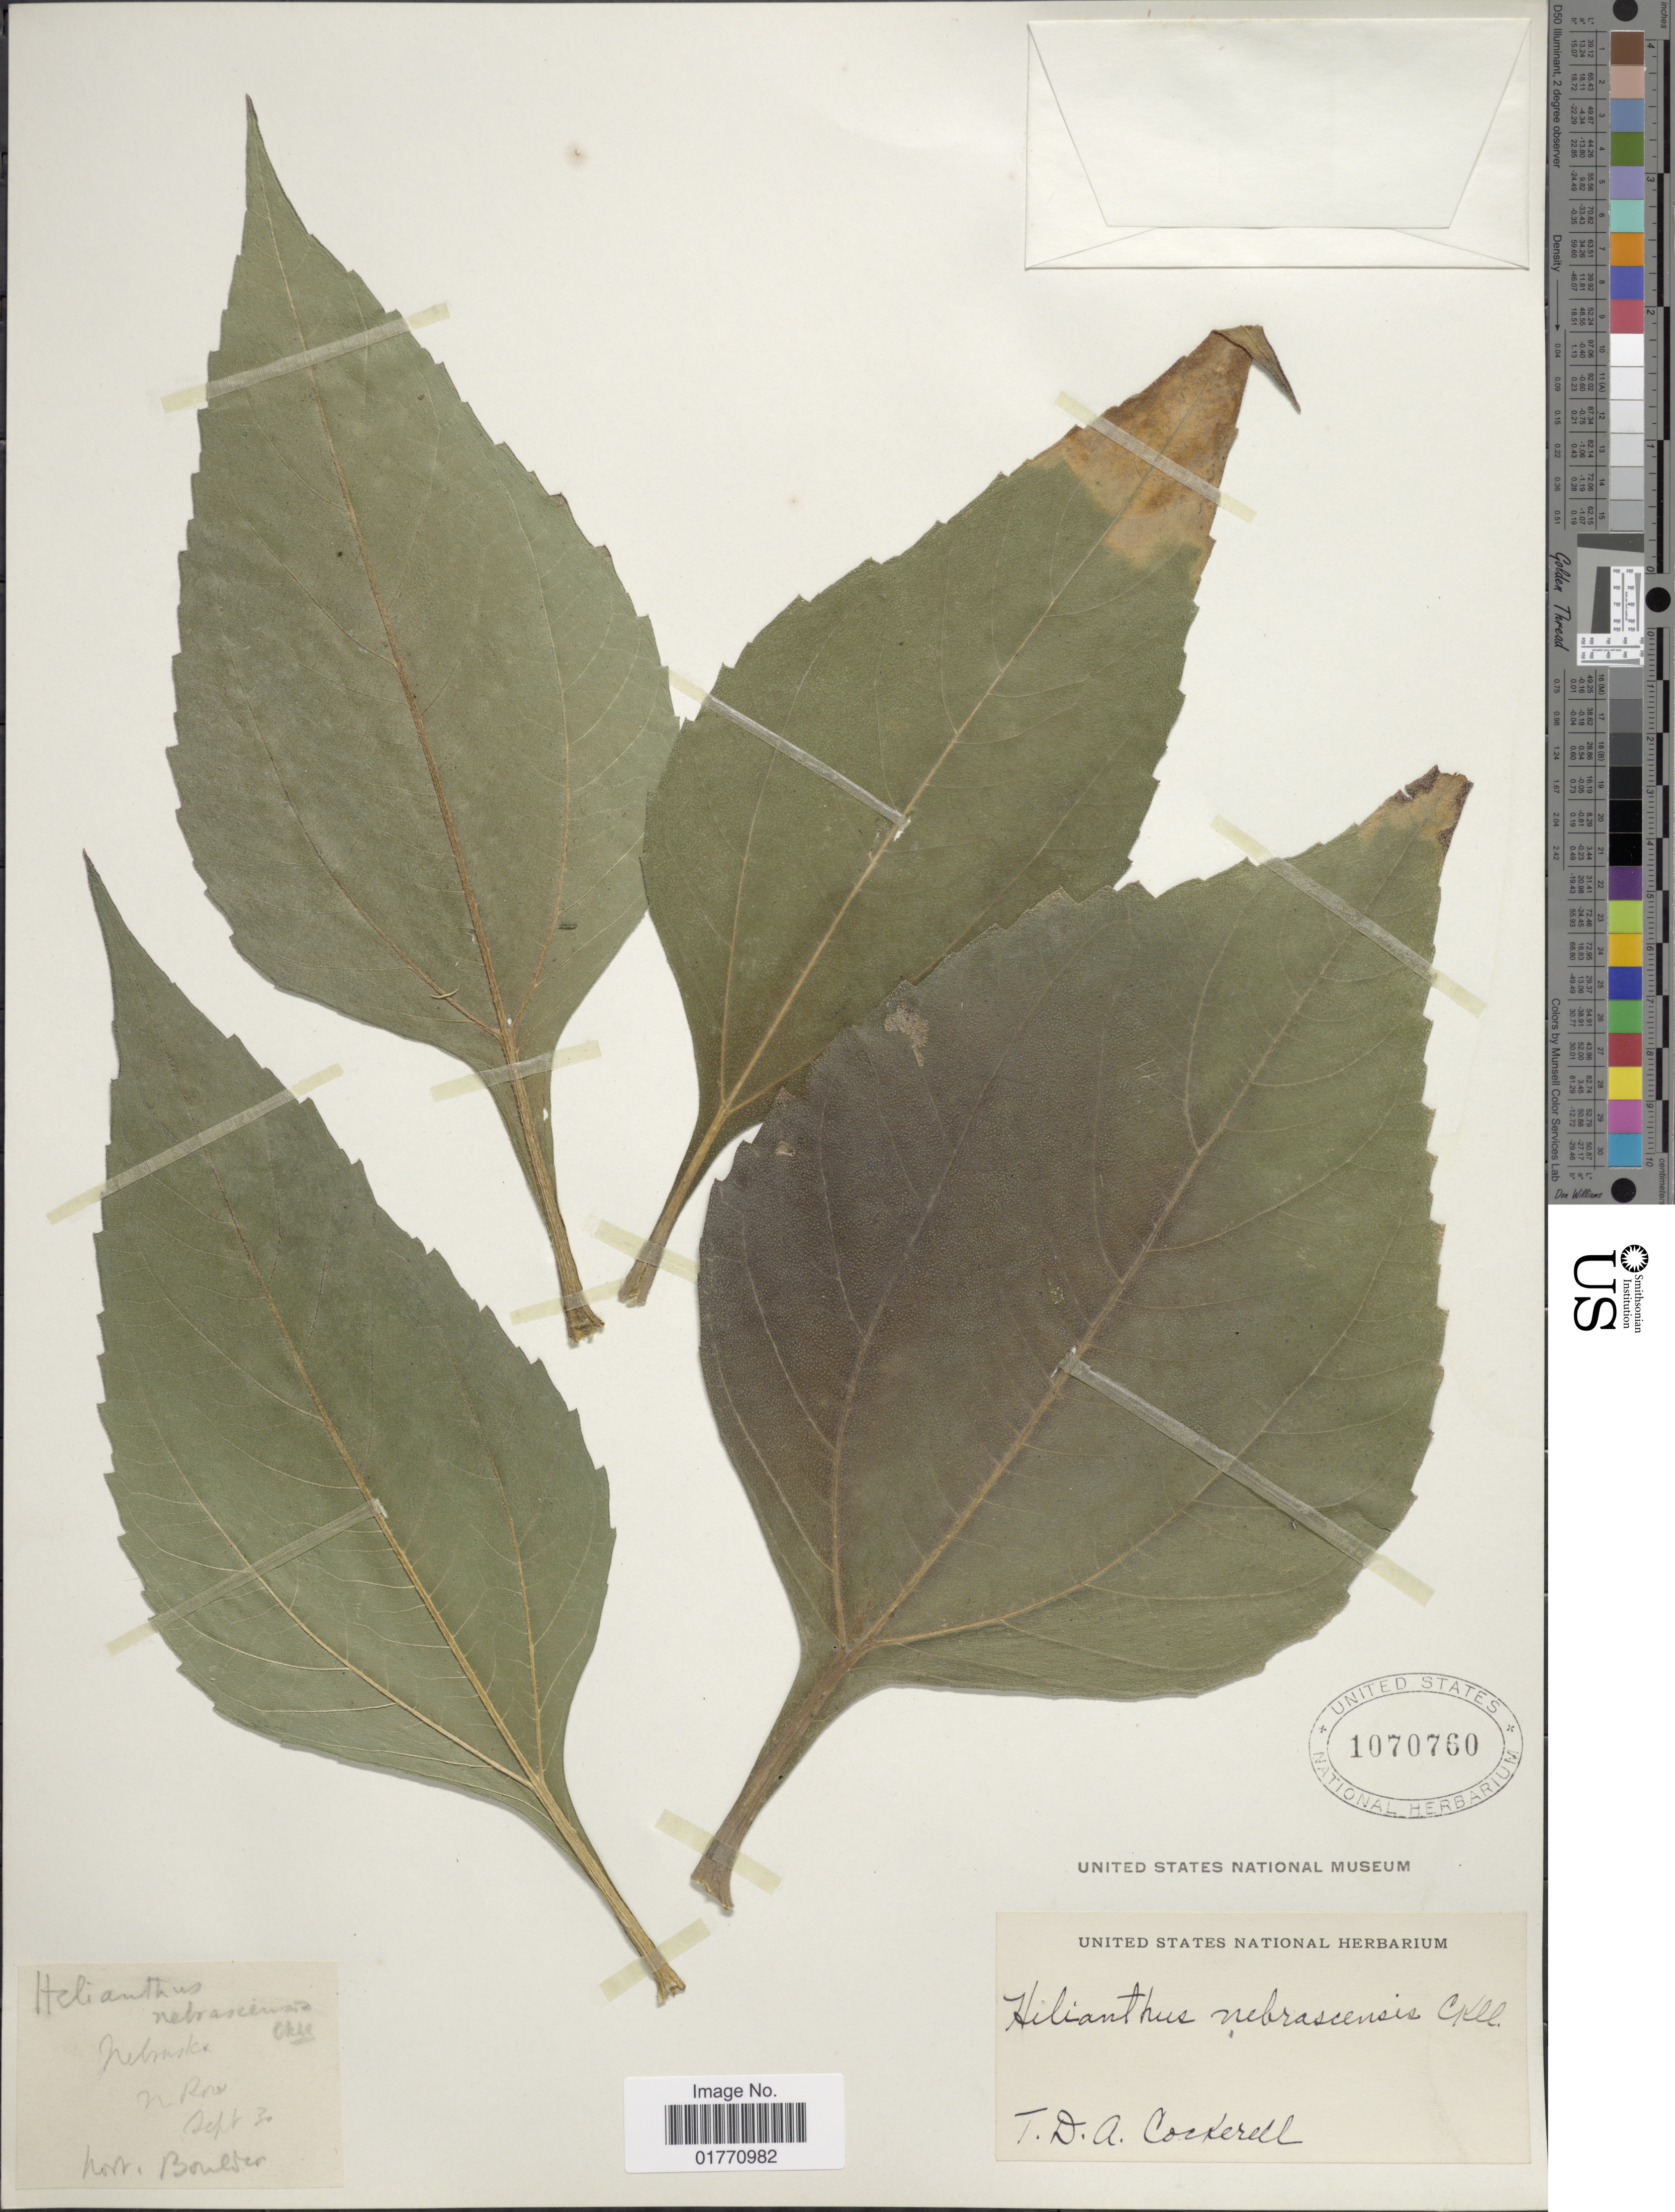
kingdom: Plantae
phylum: Tracheophyta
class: Magnoliopsida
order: Asterales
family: Asteraceae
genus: Helianthus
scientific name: Helianthus nebroscensis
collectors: T. Cockerell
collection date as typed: Transcribed d/m/y: /9/30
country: United States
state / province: Colorado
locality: Hort. Boulder, N. Row.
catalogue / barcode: US 1070760